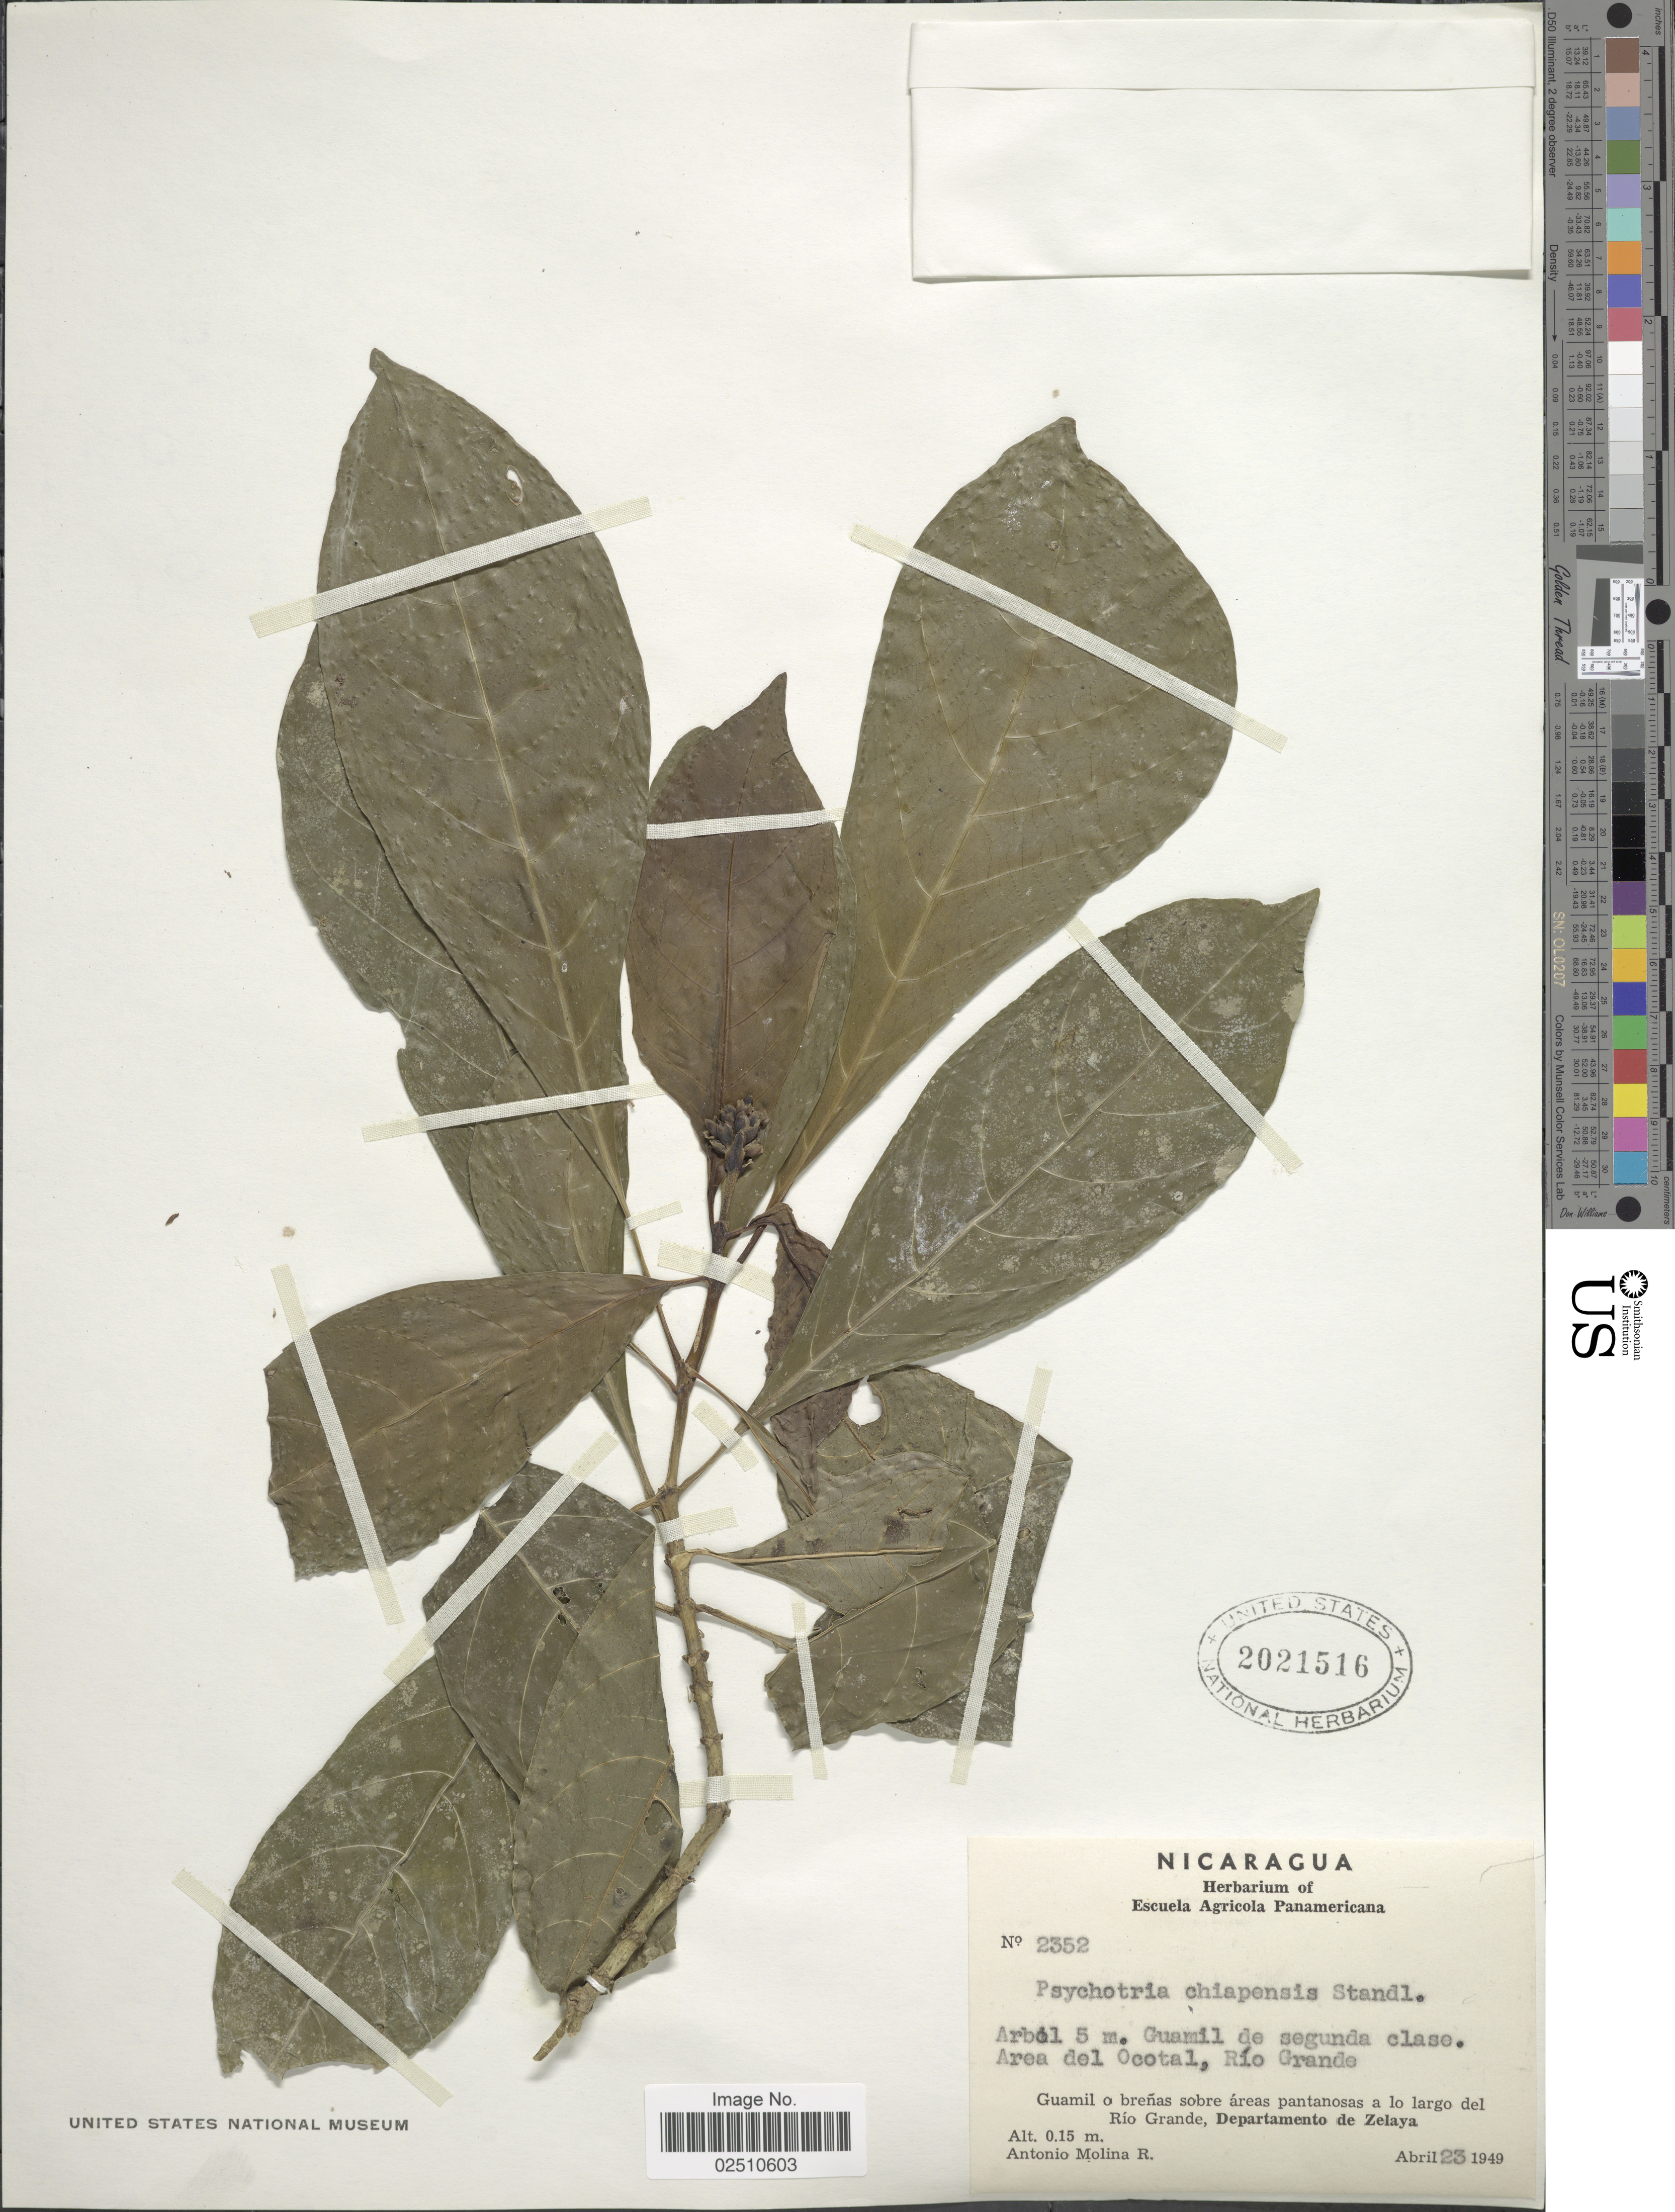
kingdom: Plantae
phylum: Tracheophyta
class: Magnoliopsida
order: Gentianales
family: Rubiaceae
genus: Psychotria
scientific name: Psychotria chiapensis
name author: Standl.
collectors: A. Molina R.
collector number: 2352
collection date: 1949-04-23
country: Nicaragua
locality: Area del Ocotal, Rio Grande, Guamil o brenas sobre areas pantanosas a lo largo del Rio Grande, Departamento de Zelaya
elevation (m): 0.15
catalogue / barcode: US 2021516